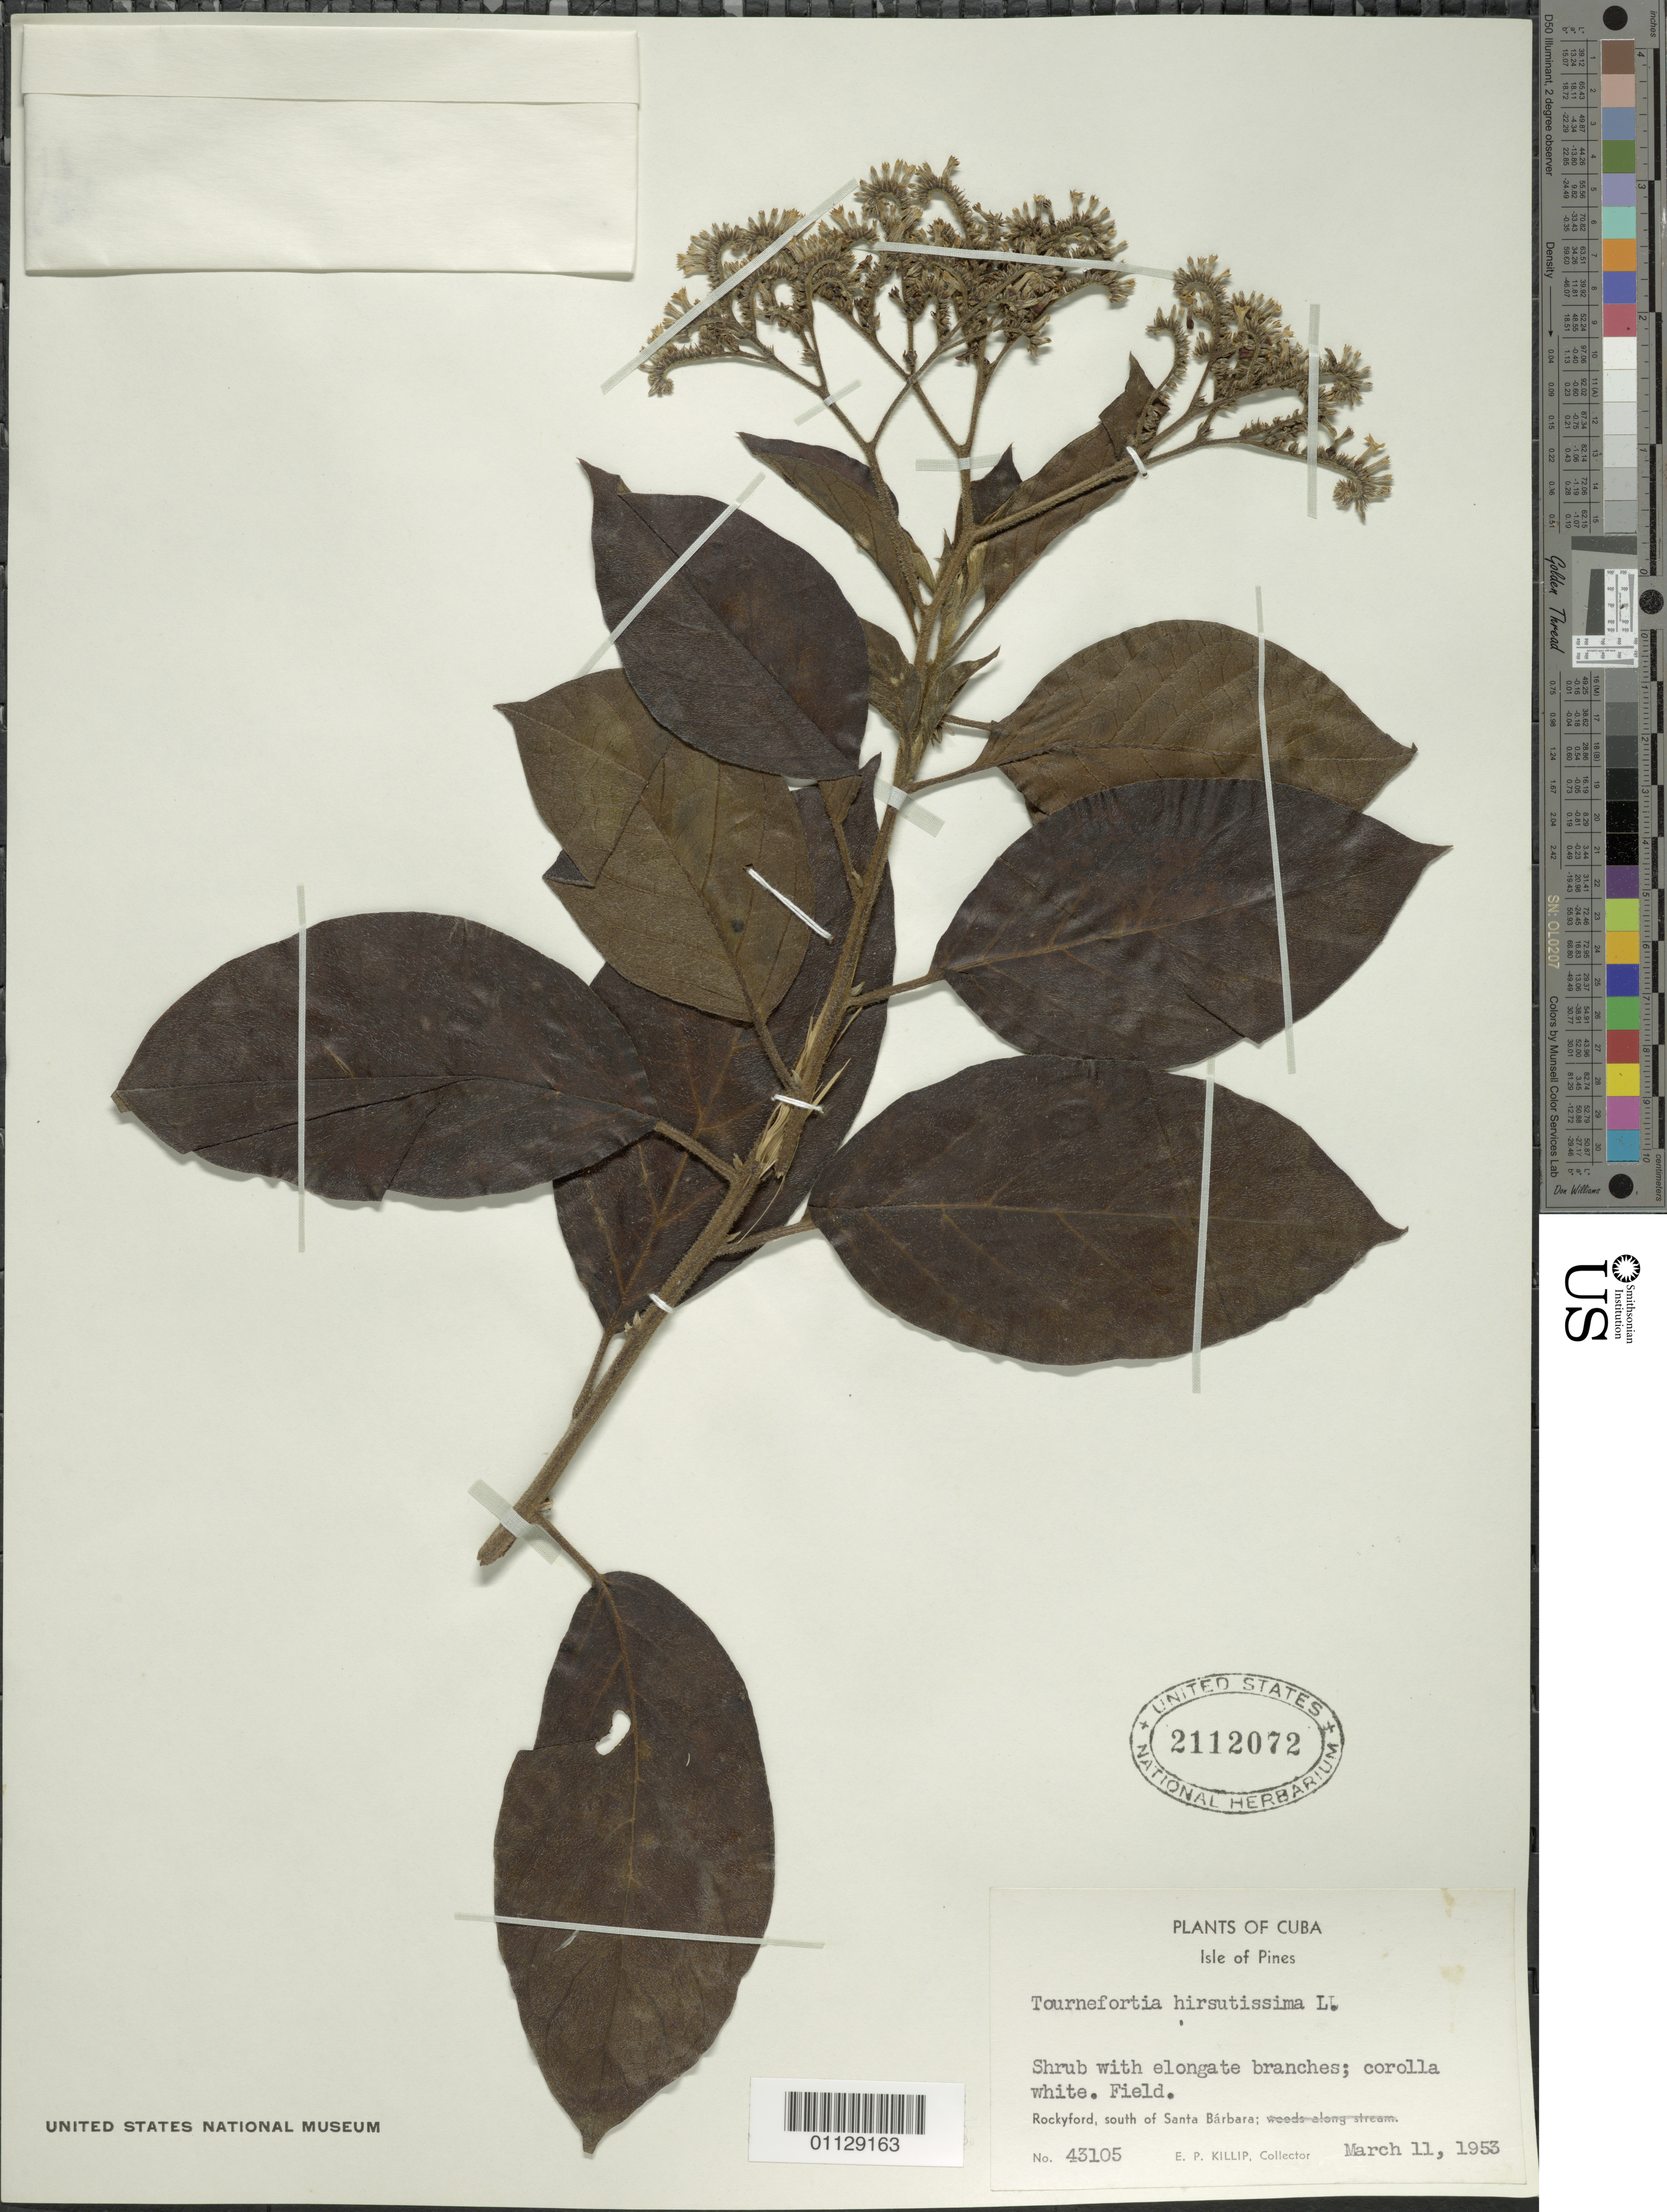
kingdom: Plantae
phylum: Tracheophyta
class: Magnoliopsida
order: Boraginales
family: Heliotropiaceae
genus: Tournefortia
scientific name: Tournefortia hirsutissima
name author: L.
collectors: E. P. Killip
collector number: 43105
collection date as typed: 11 Mar 1958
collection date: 1958-03-11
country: Cuba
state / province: Isla de la Juventud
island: Isla de la Juventud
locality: Rockyford, south of Santa Barbara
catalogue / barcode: US 2112072